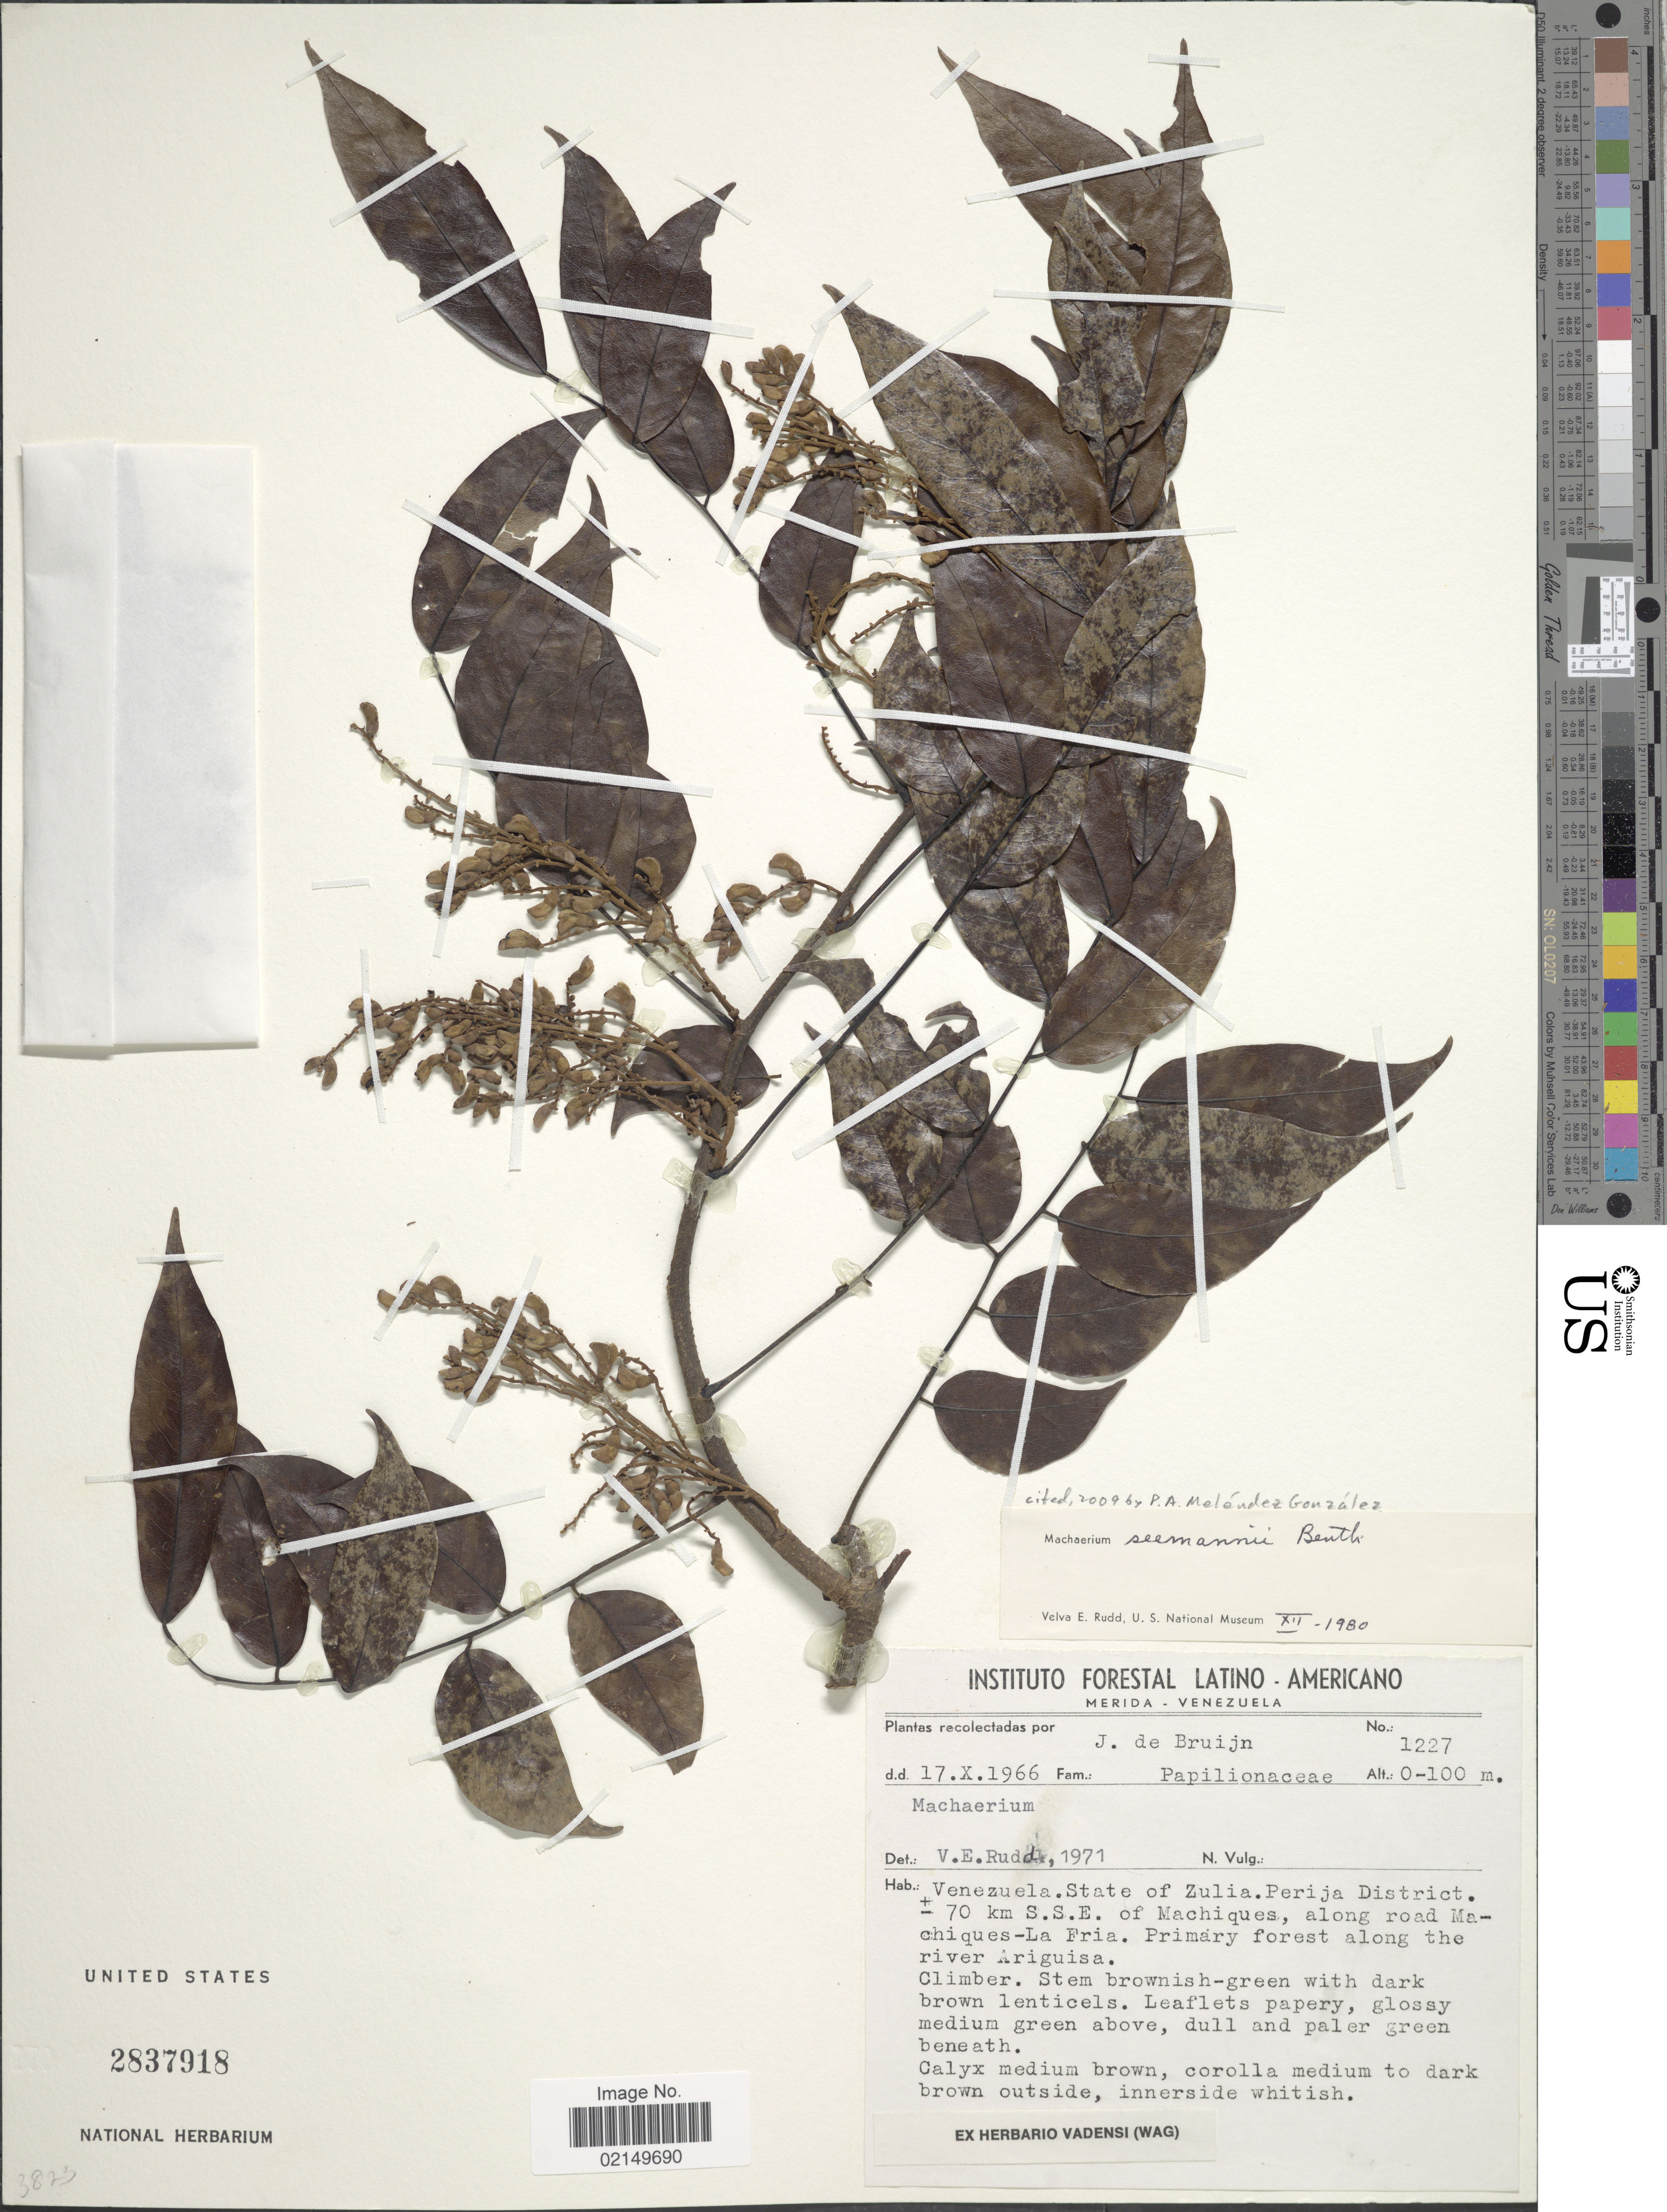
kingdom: Plantae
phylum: Tracheophyta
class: Magnoliopsida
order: Fabales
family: Fabaceae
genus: Machaerium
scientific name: Machaerium seemanni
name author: Benth. in Seem.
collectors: J. Bruijn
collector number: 1227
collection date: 1966-10-17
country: Venezuela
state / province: Zulia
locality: Venezuela. State of Zulia. Perija District. ± 70 km S.S.E. of Machiques, along road Machiques-La Fria. Primary forest along the river Ariguisa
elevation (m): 0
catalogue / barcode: US 2837918